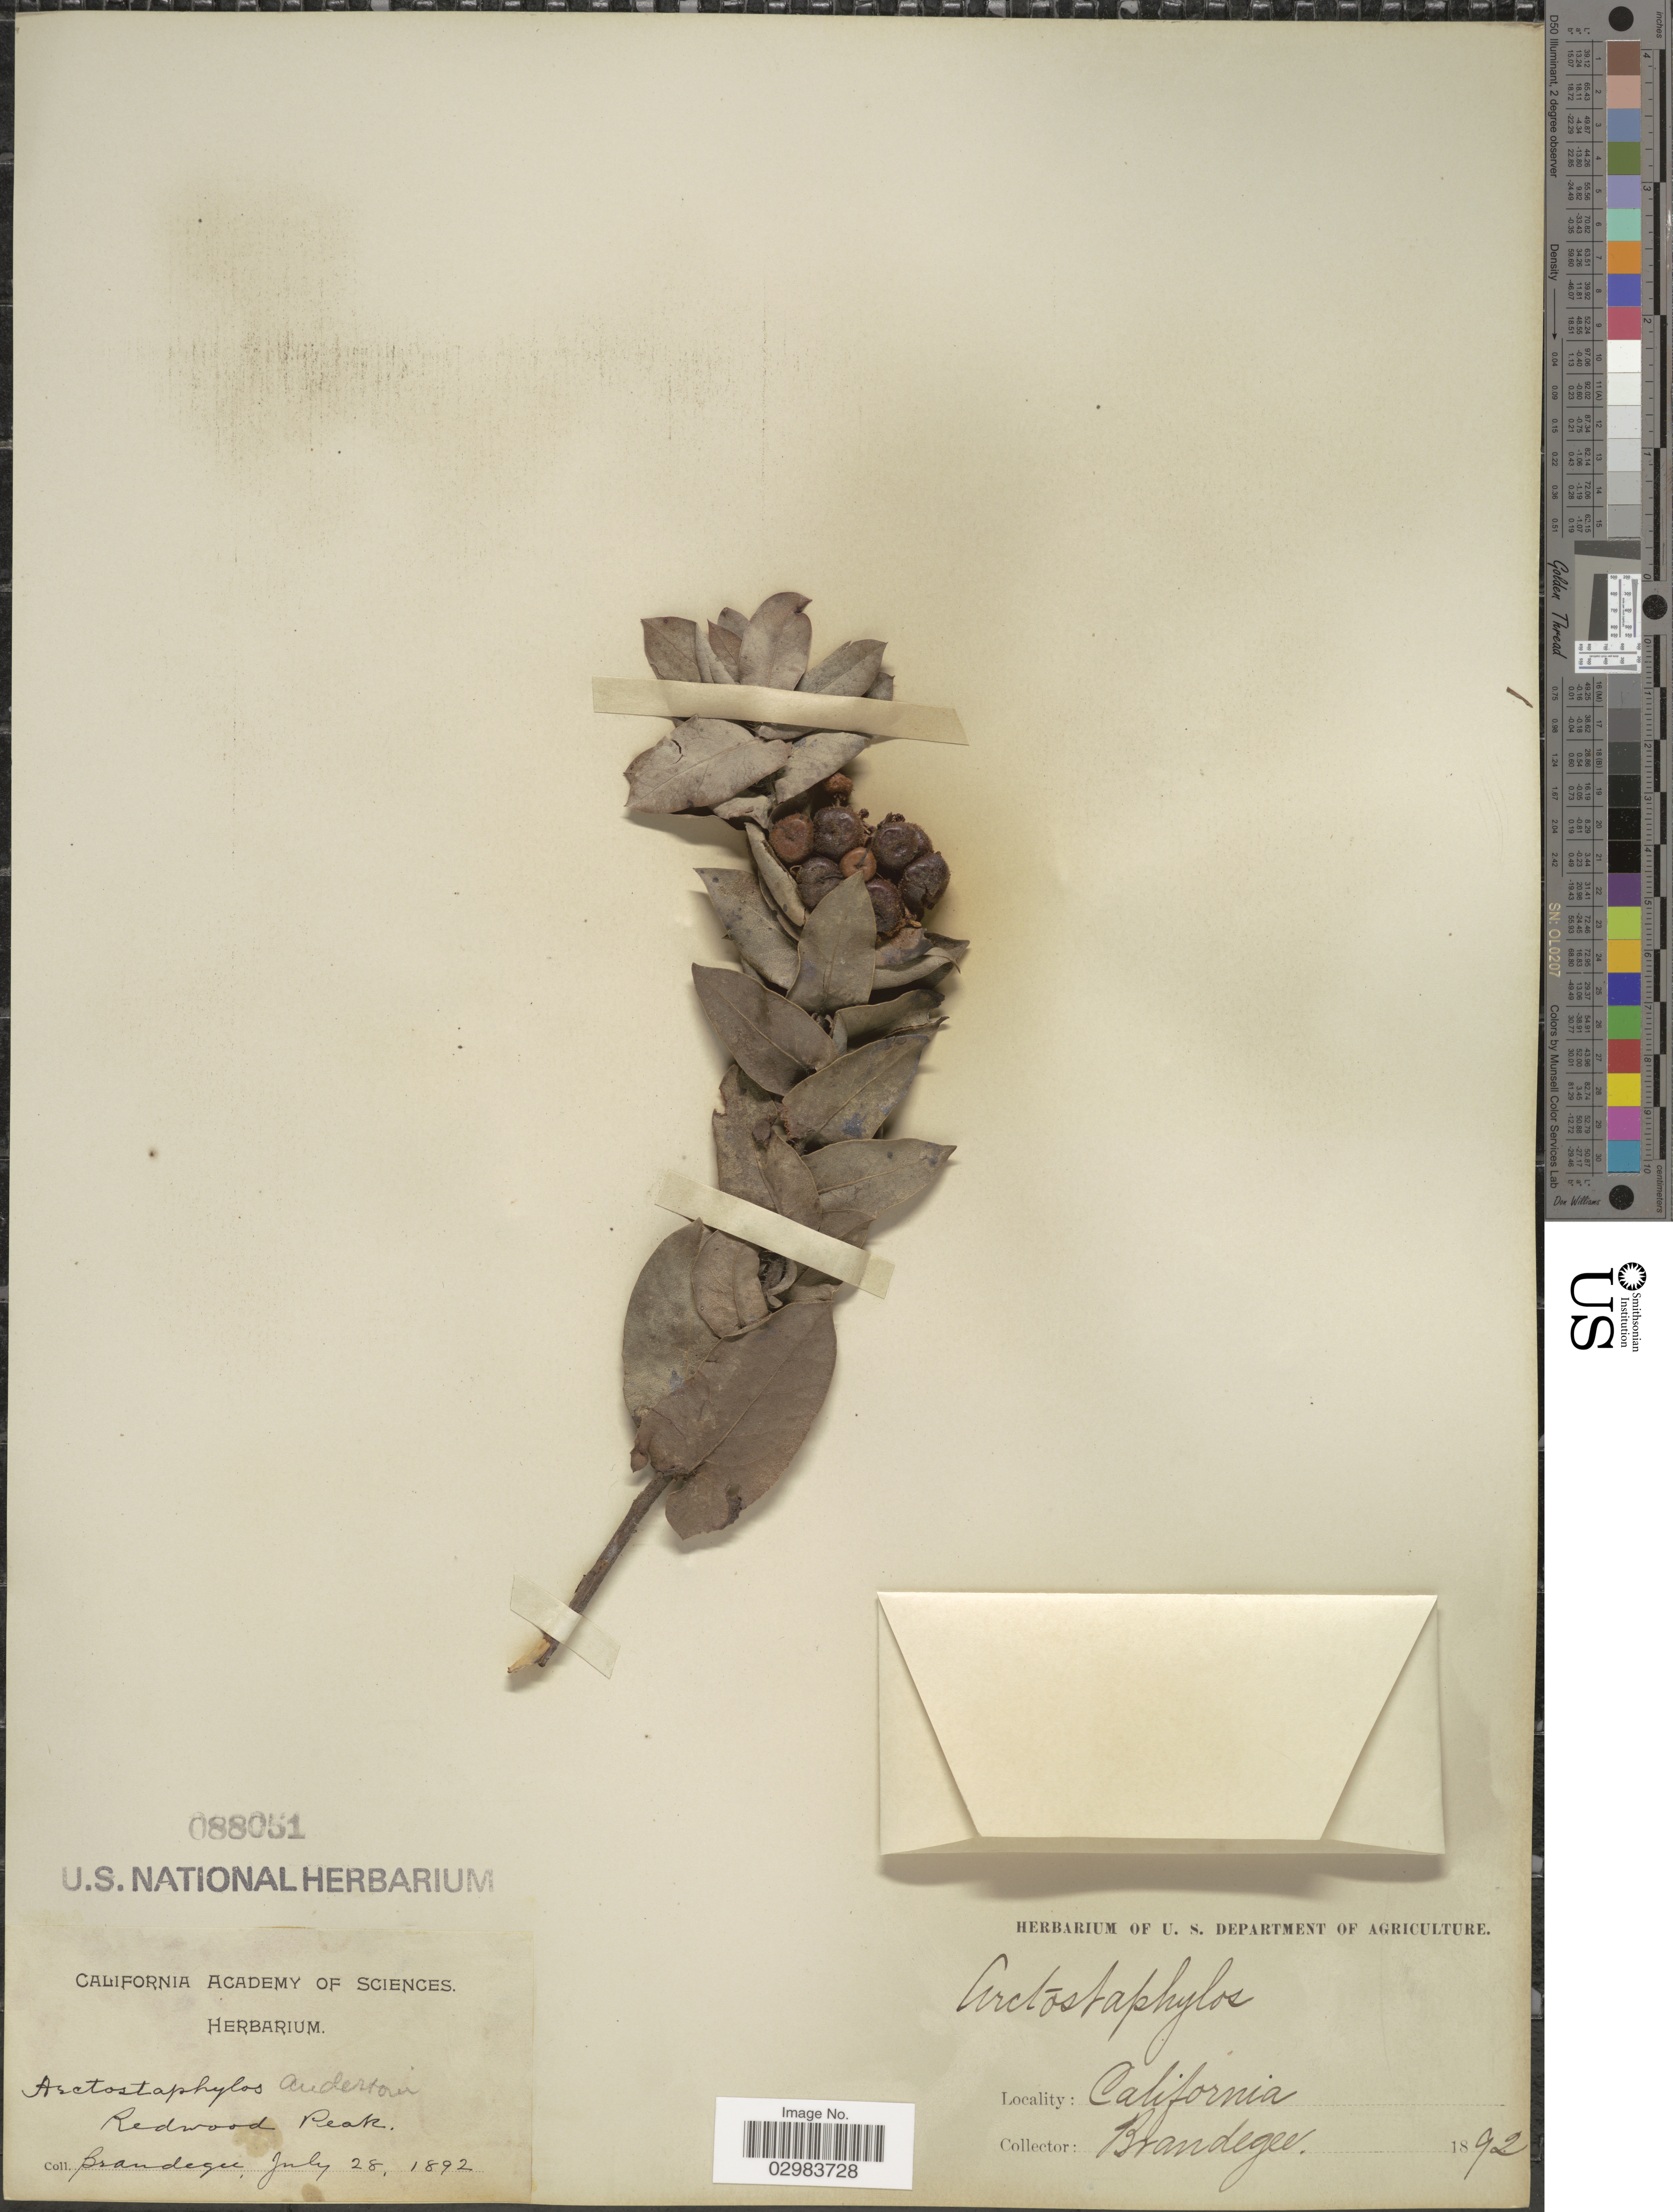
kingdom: Plantae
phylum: Tracheophyta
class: Magnoliopsida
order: Ericales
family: Ericaceae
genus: Arctostaphylos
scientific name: Arctostaphylos andersonii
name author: A. Gray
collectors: -- Brandegee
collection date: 1892-07-28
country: United States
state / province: California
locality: Redwood Peak.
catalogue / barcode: US 88051